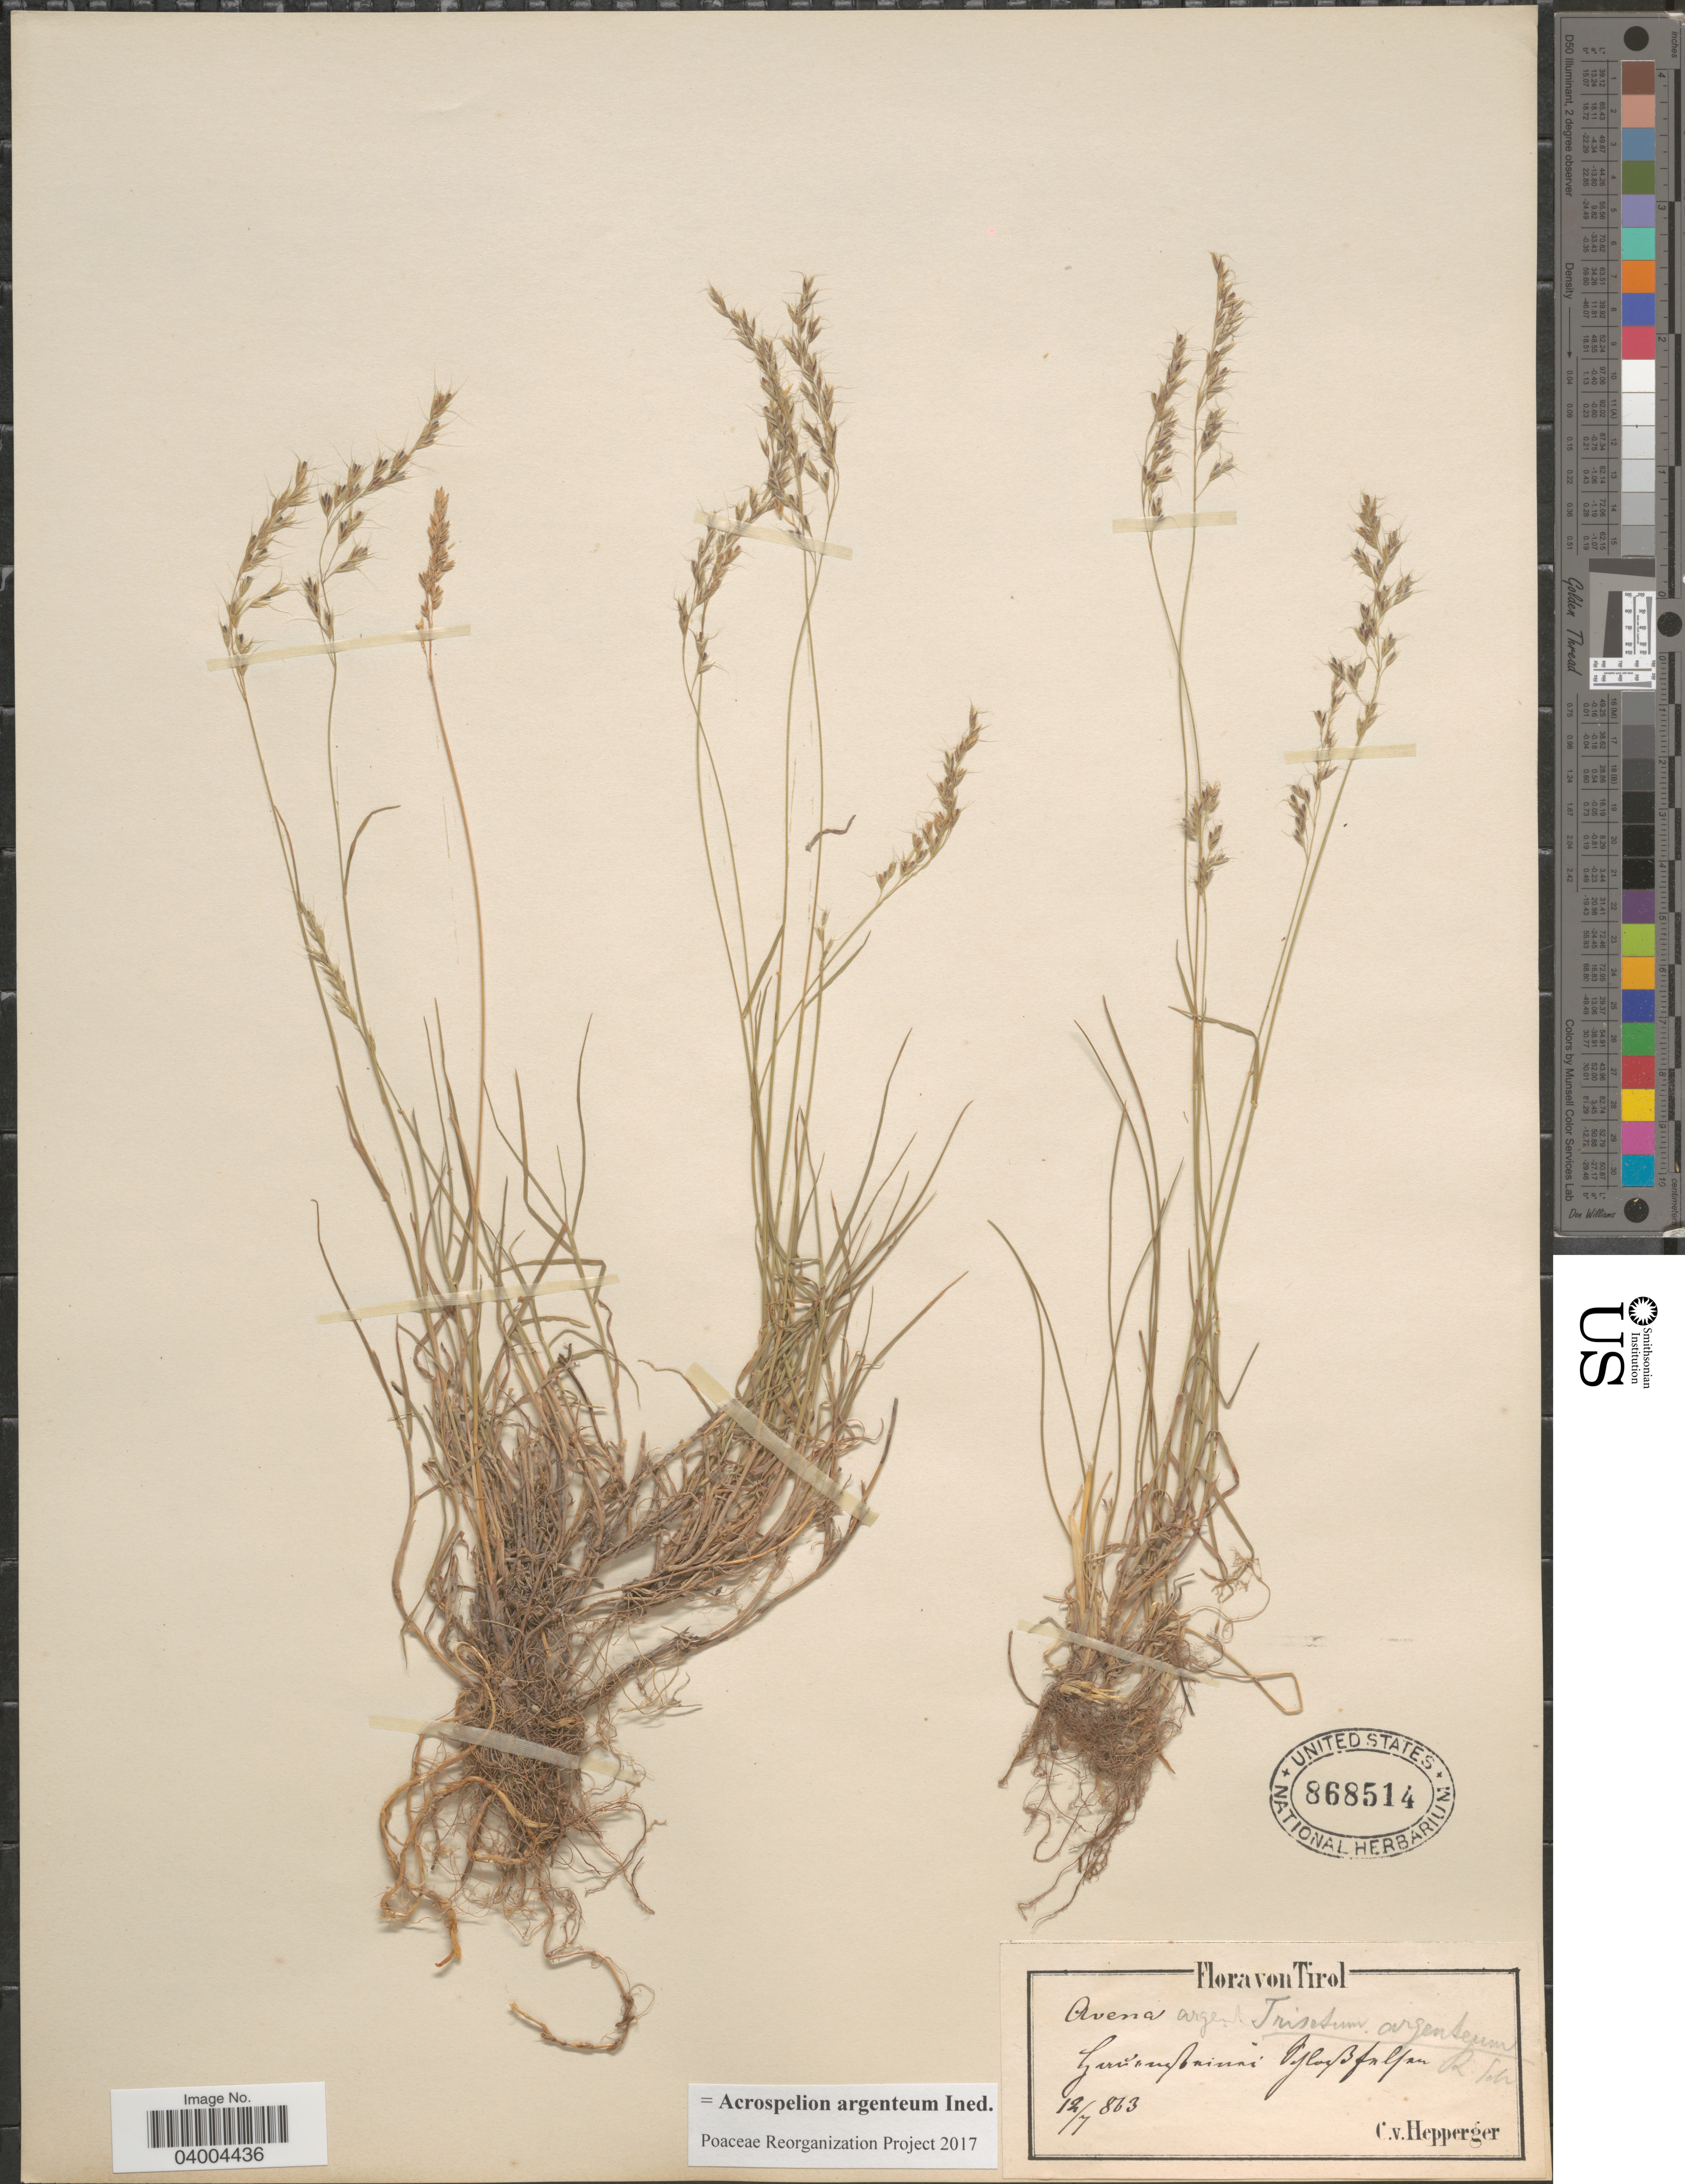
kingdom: Plantae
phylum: Tracheophyta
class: Liliopsida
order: Poales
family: Poaceae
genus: Acrospelion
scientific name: Acrospelion argenteum ined.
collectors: C. Hepperger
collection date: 1863-07-12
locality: Tirol.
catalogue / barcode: US 868514